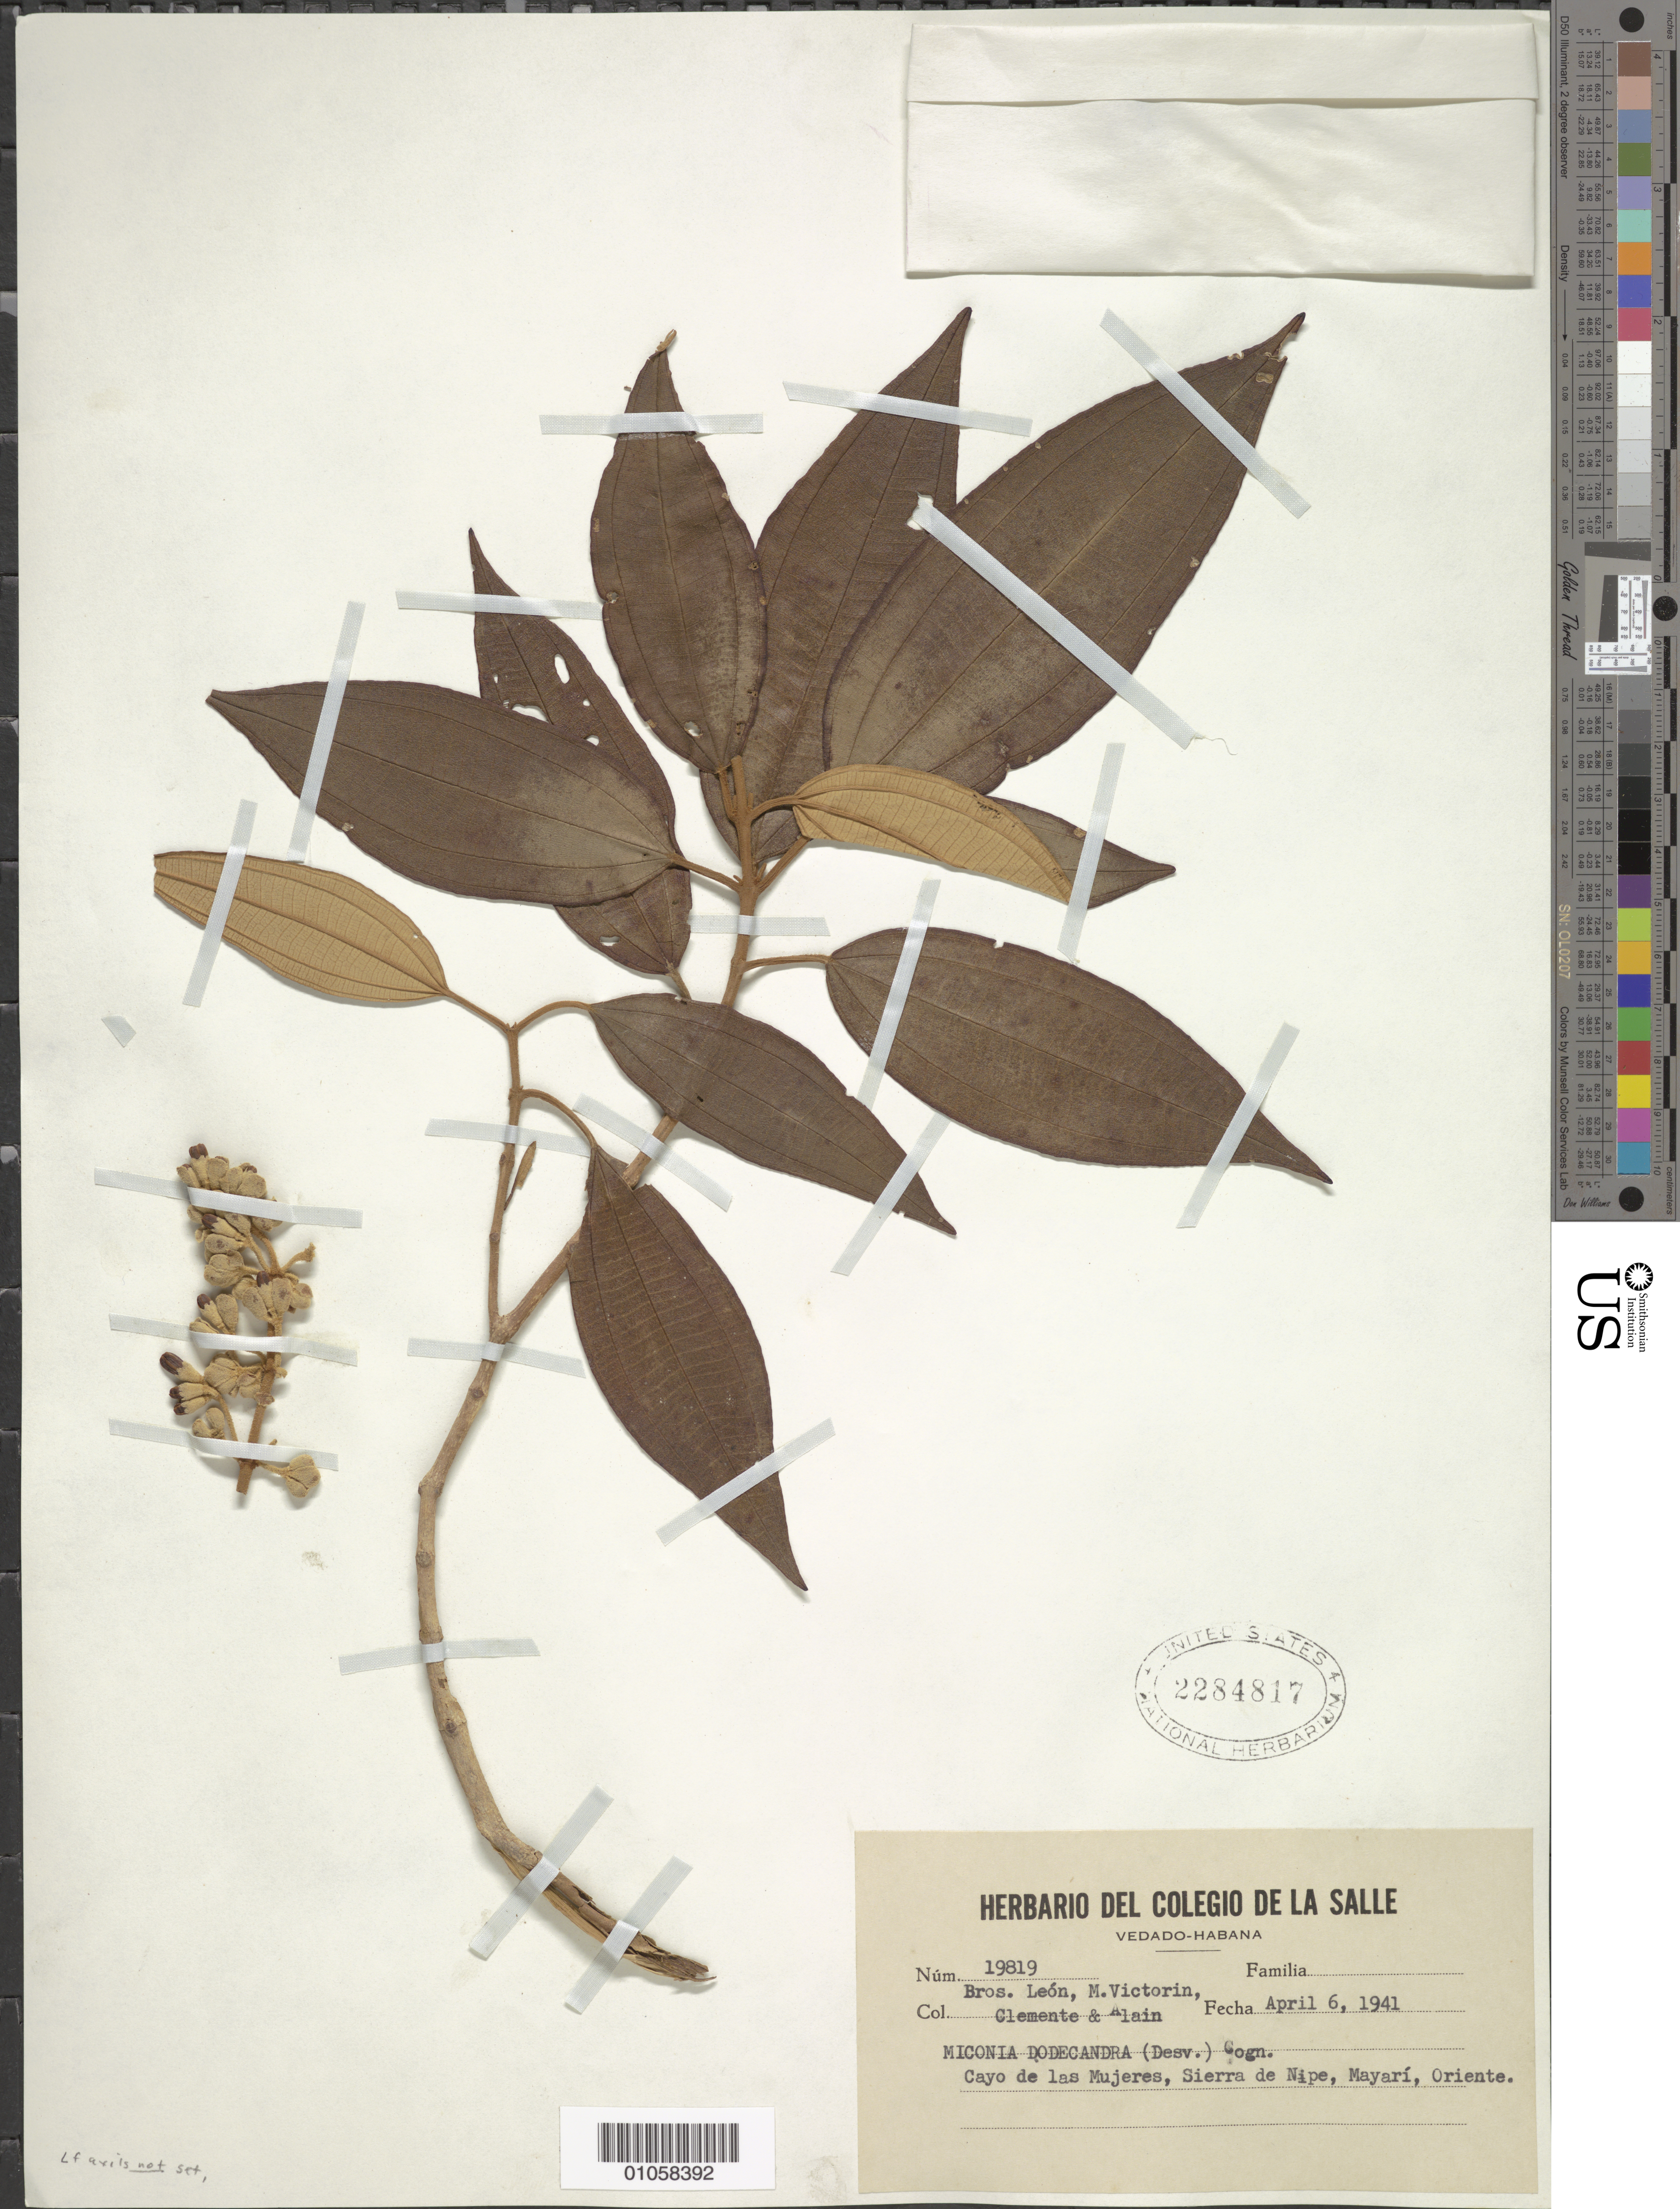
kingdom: Plantae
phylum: Tracheophyta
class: Magnoliopsida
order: Myrtales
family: Melastomataceae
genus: Miconia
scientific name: Miconia dodecandra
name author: Cogn.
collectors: Bro. León, F. Victorin, Bro. Clemente & A. H. Liogier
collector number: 19819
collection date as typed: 06 Apr 1941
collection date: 1941-04-06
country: Cuba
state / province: Holguín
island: Cuba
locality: Sierra de Nipe, Mayarí, Cayo de las Mujeres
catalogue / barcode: US 2284817